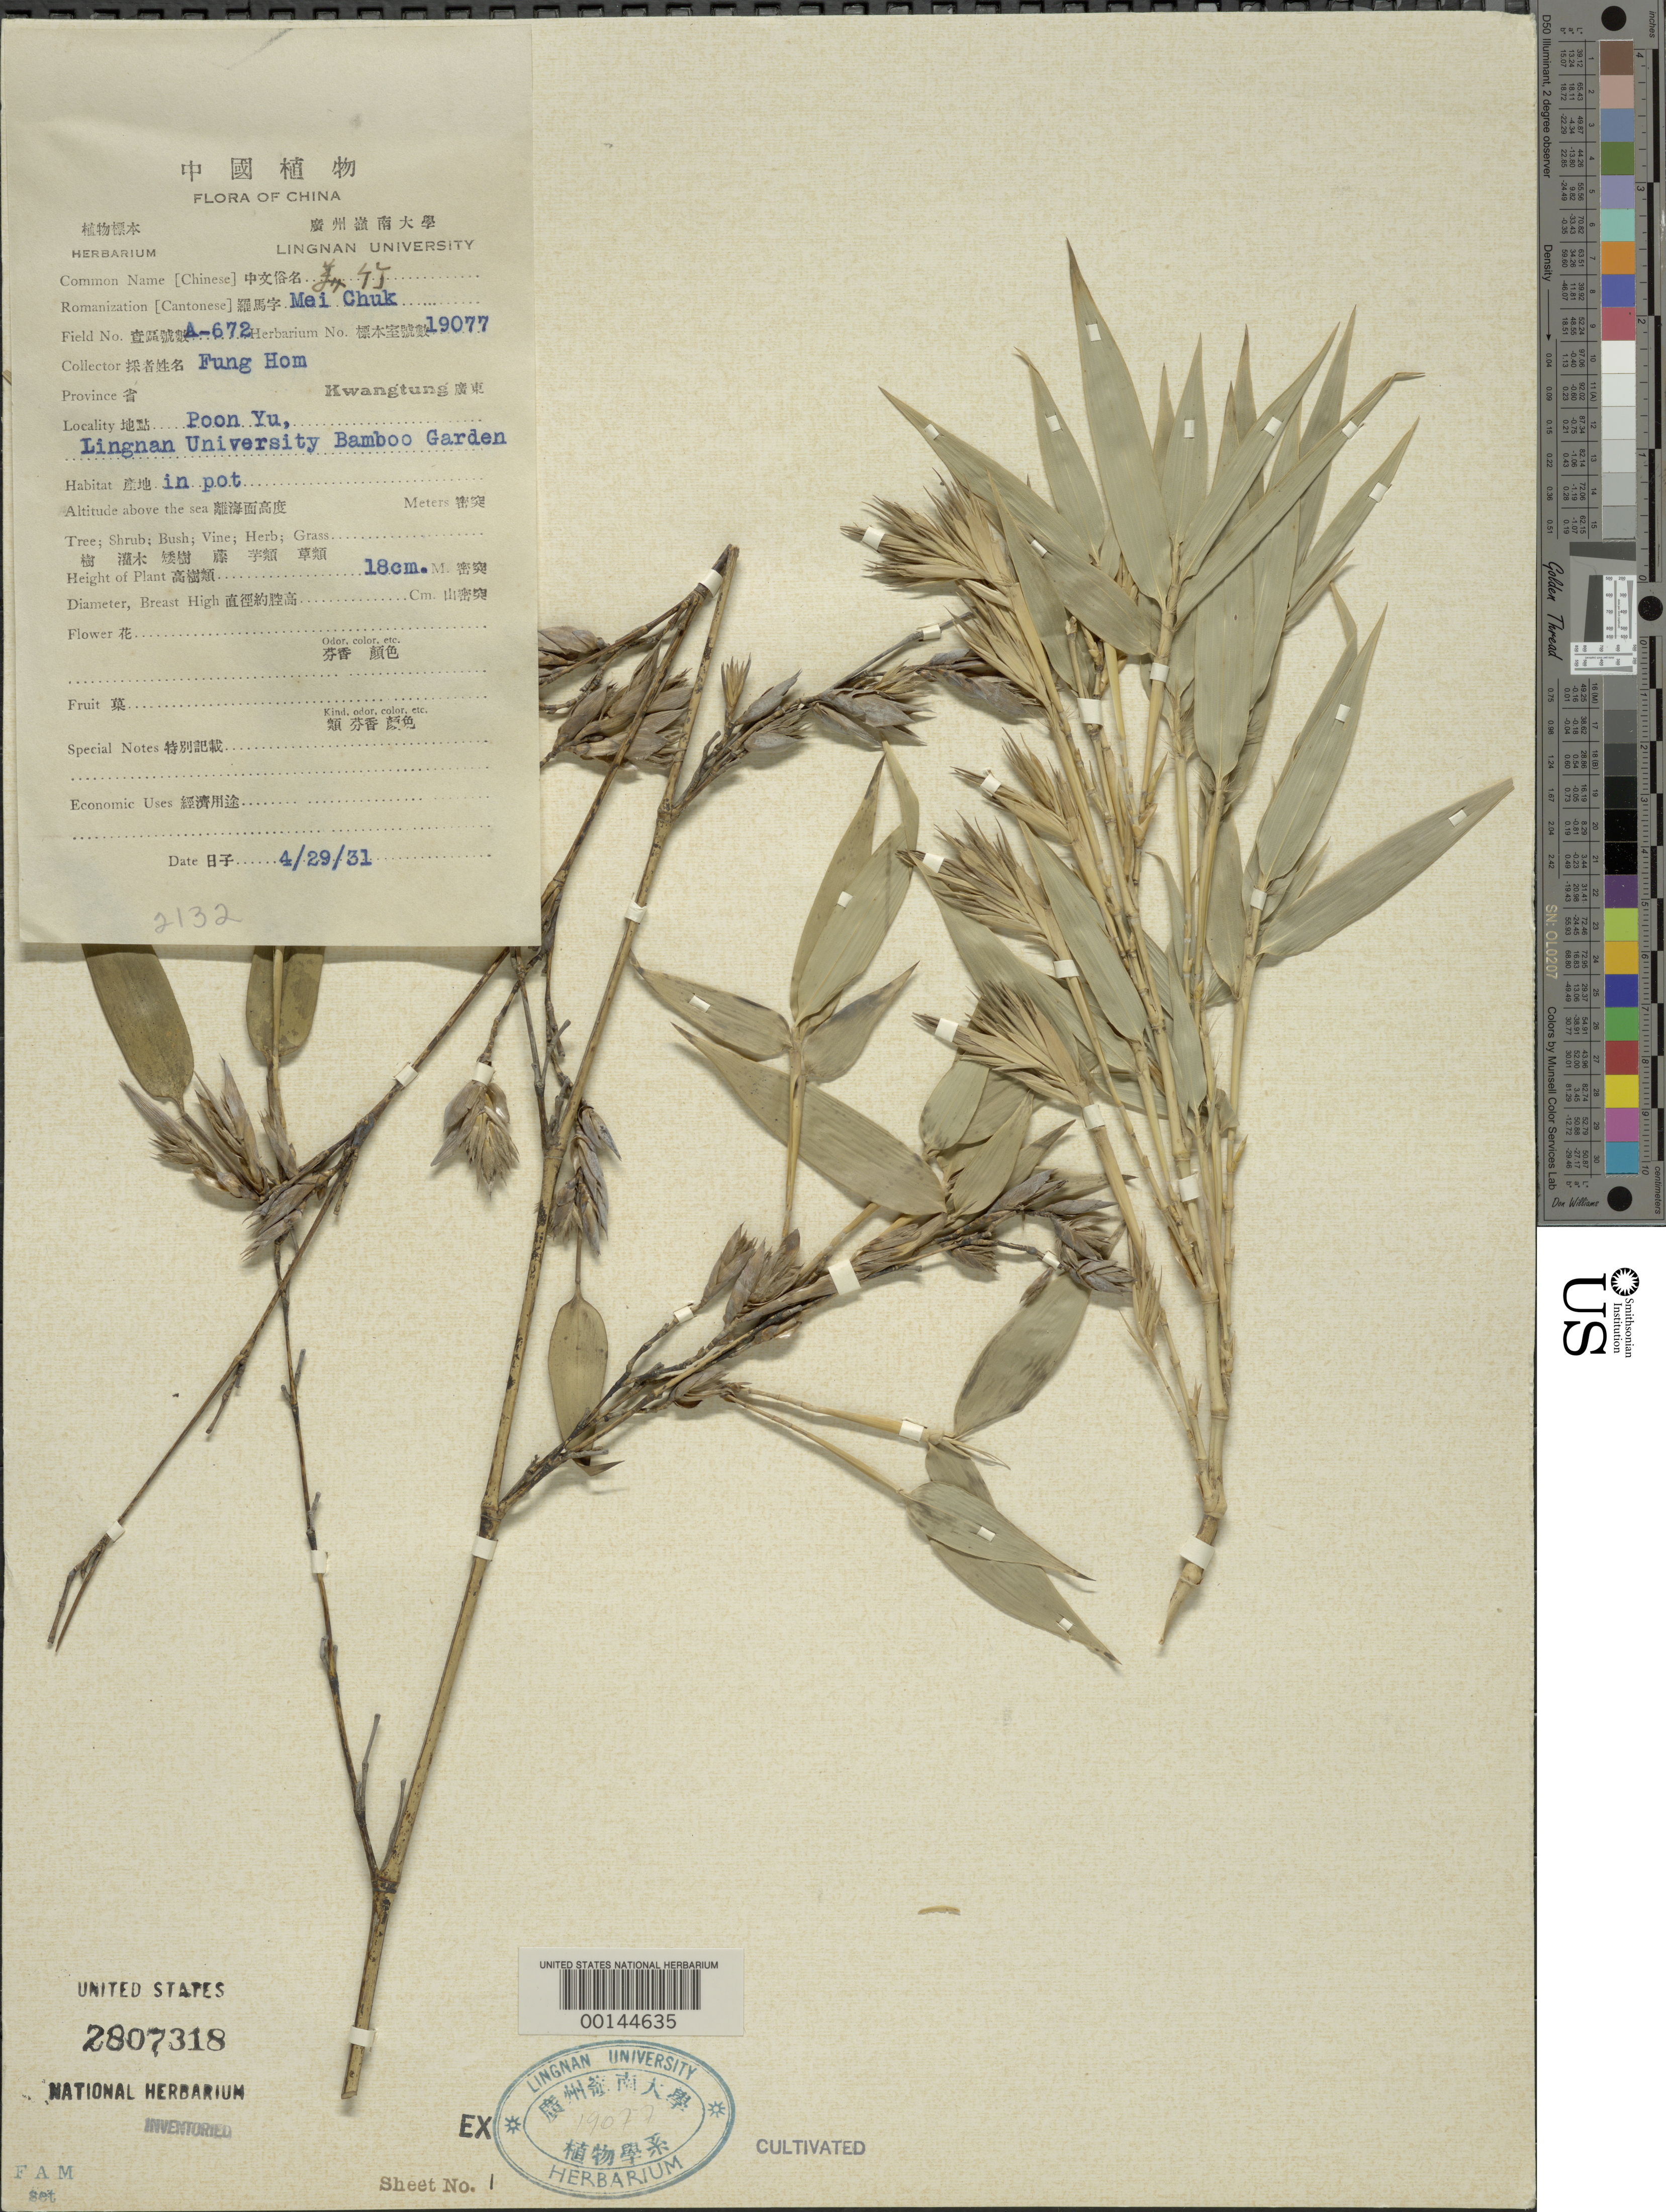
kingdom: Plantae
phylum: Tracheophyta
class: Liliopsida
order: Poales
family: Poaceae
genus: Phyllostachys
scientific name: Phyllostachys sp.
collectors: H. L. Fung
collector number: A-672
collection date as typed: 29 Apr 1931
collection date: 1931-04-29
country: China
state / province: Guangdong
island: Honam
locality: Honan, poon yu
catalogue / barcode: US 2807318